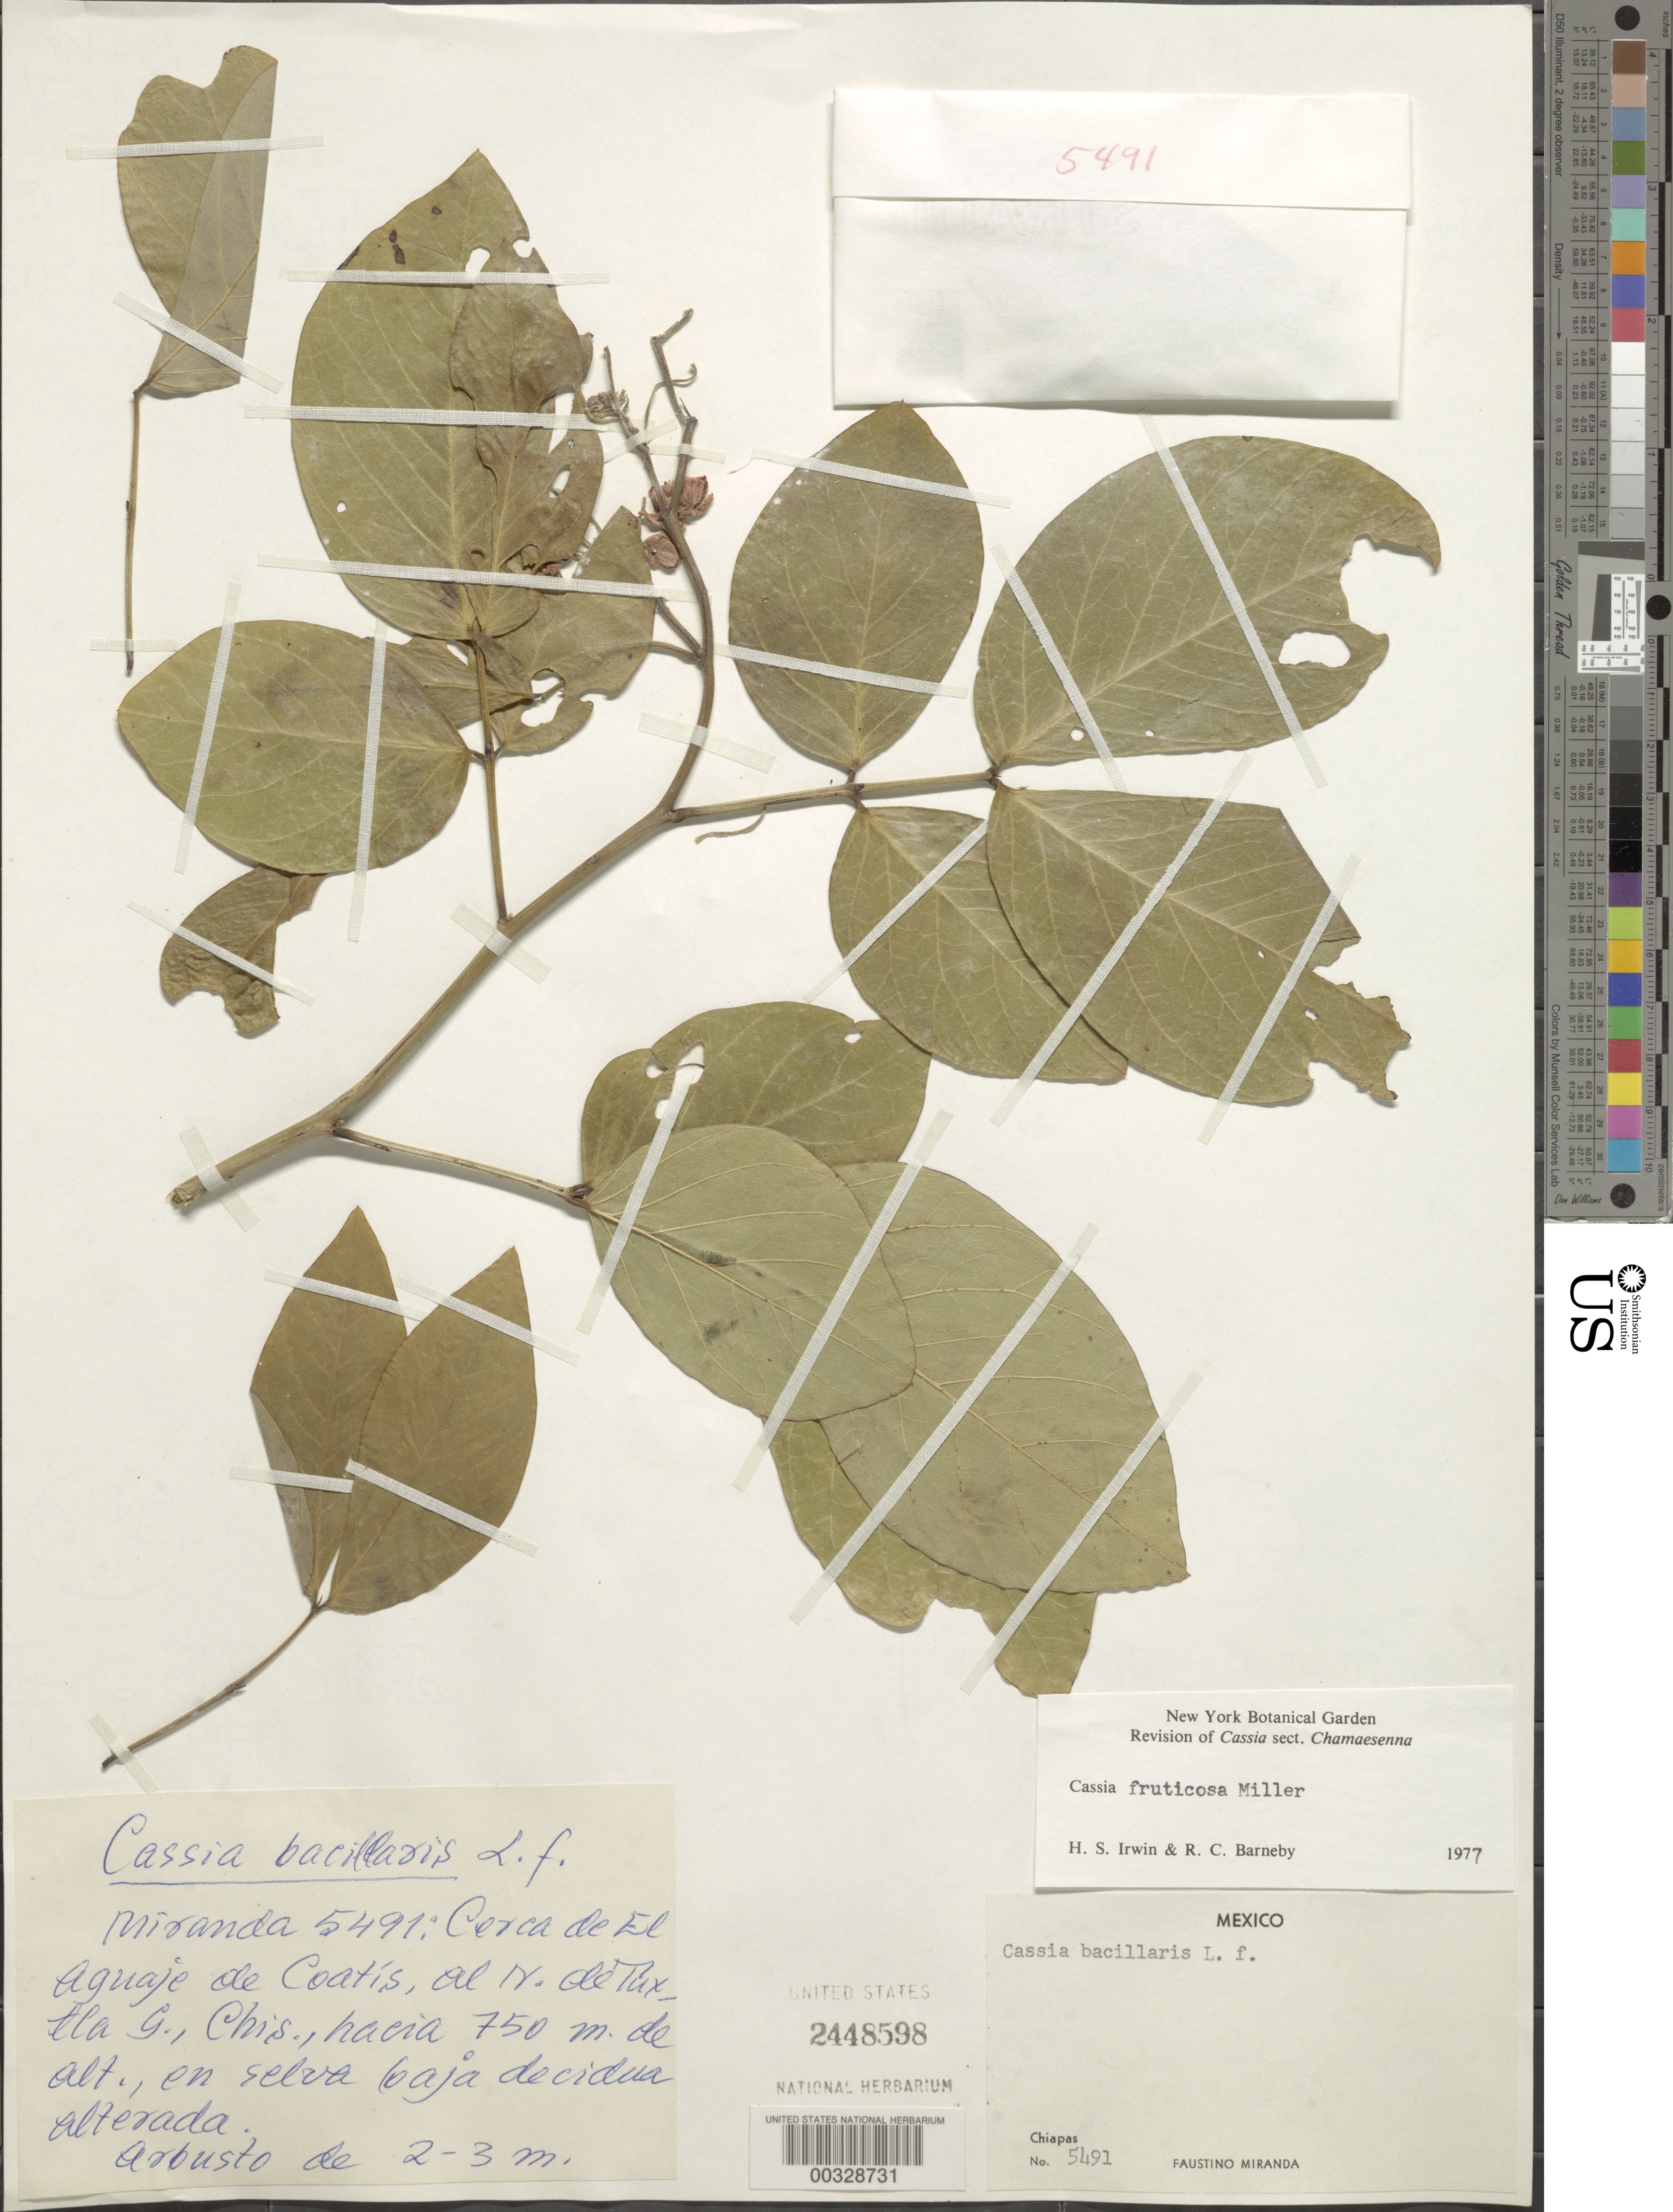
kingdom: Plantae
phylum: Tracheophyta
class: Magnoliopsida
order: Fabales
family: Fabaceae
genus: Senna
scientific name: Senna fruticosa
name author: (Benth.) H.S. Irwin & Barneby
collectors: F. Miranda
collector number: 5491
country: Mexico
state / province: Chiapas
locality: Near El Aguaje de Coatis N of Tuxtla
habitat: Changing deciduous forest in decline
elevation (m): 750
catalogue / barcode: US 2448598